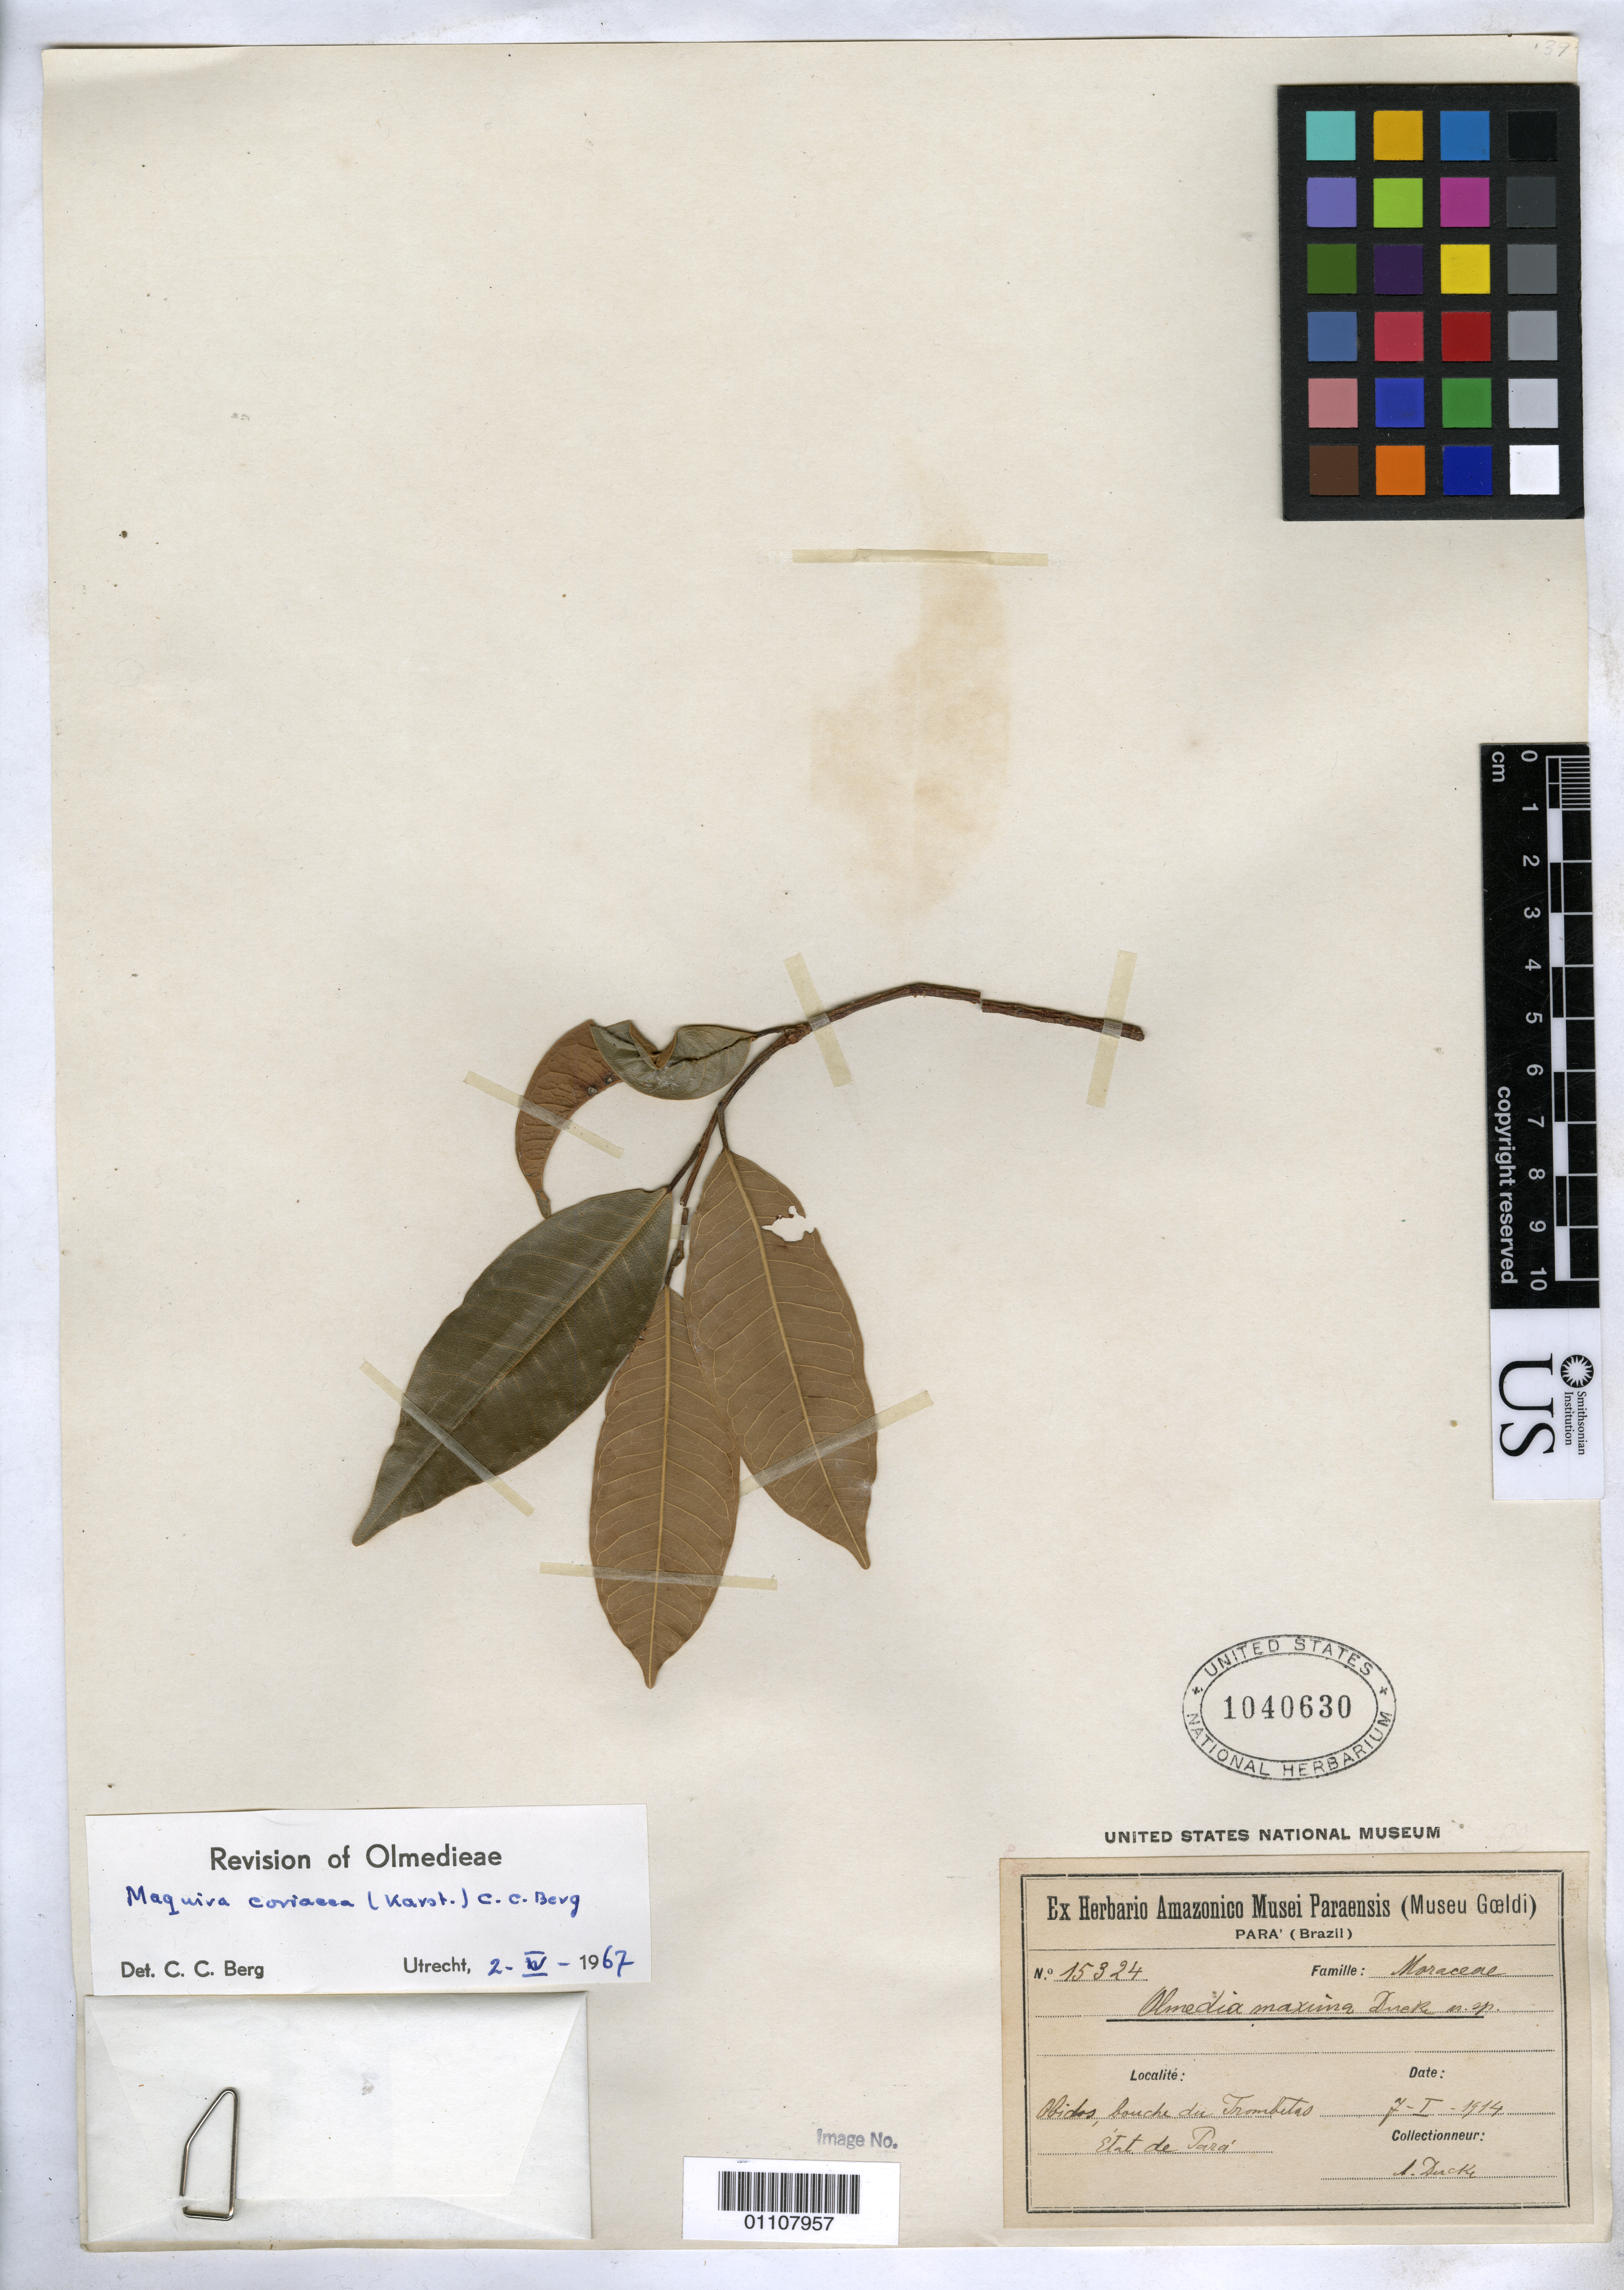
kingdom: Plantae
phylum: Tracheophyta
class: Magnoliopsida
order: Rosales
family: Moraceae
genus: Olmedia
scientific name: Olmedia maxima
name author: Ducke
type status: Syntype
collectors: A. Ducke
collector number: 15324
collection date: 1914-01-07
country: Brazil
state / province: Pará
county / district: Óbidos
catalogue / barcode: US 1040630